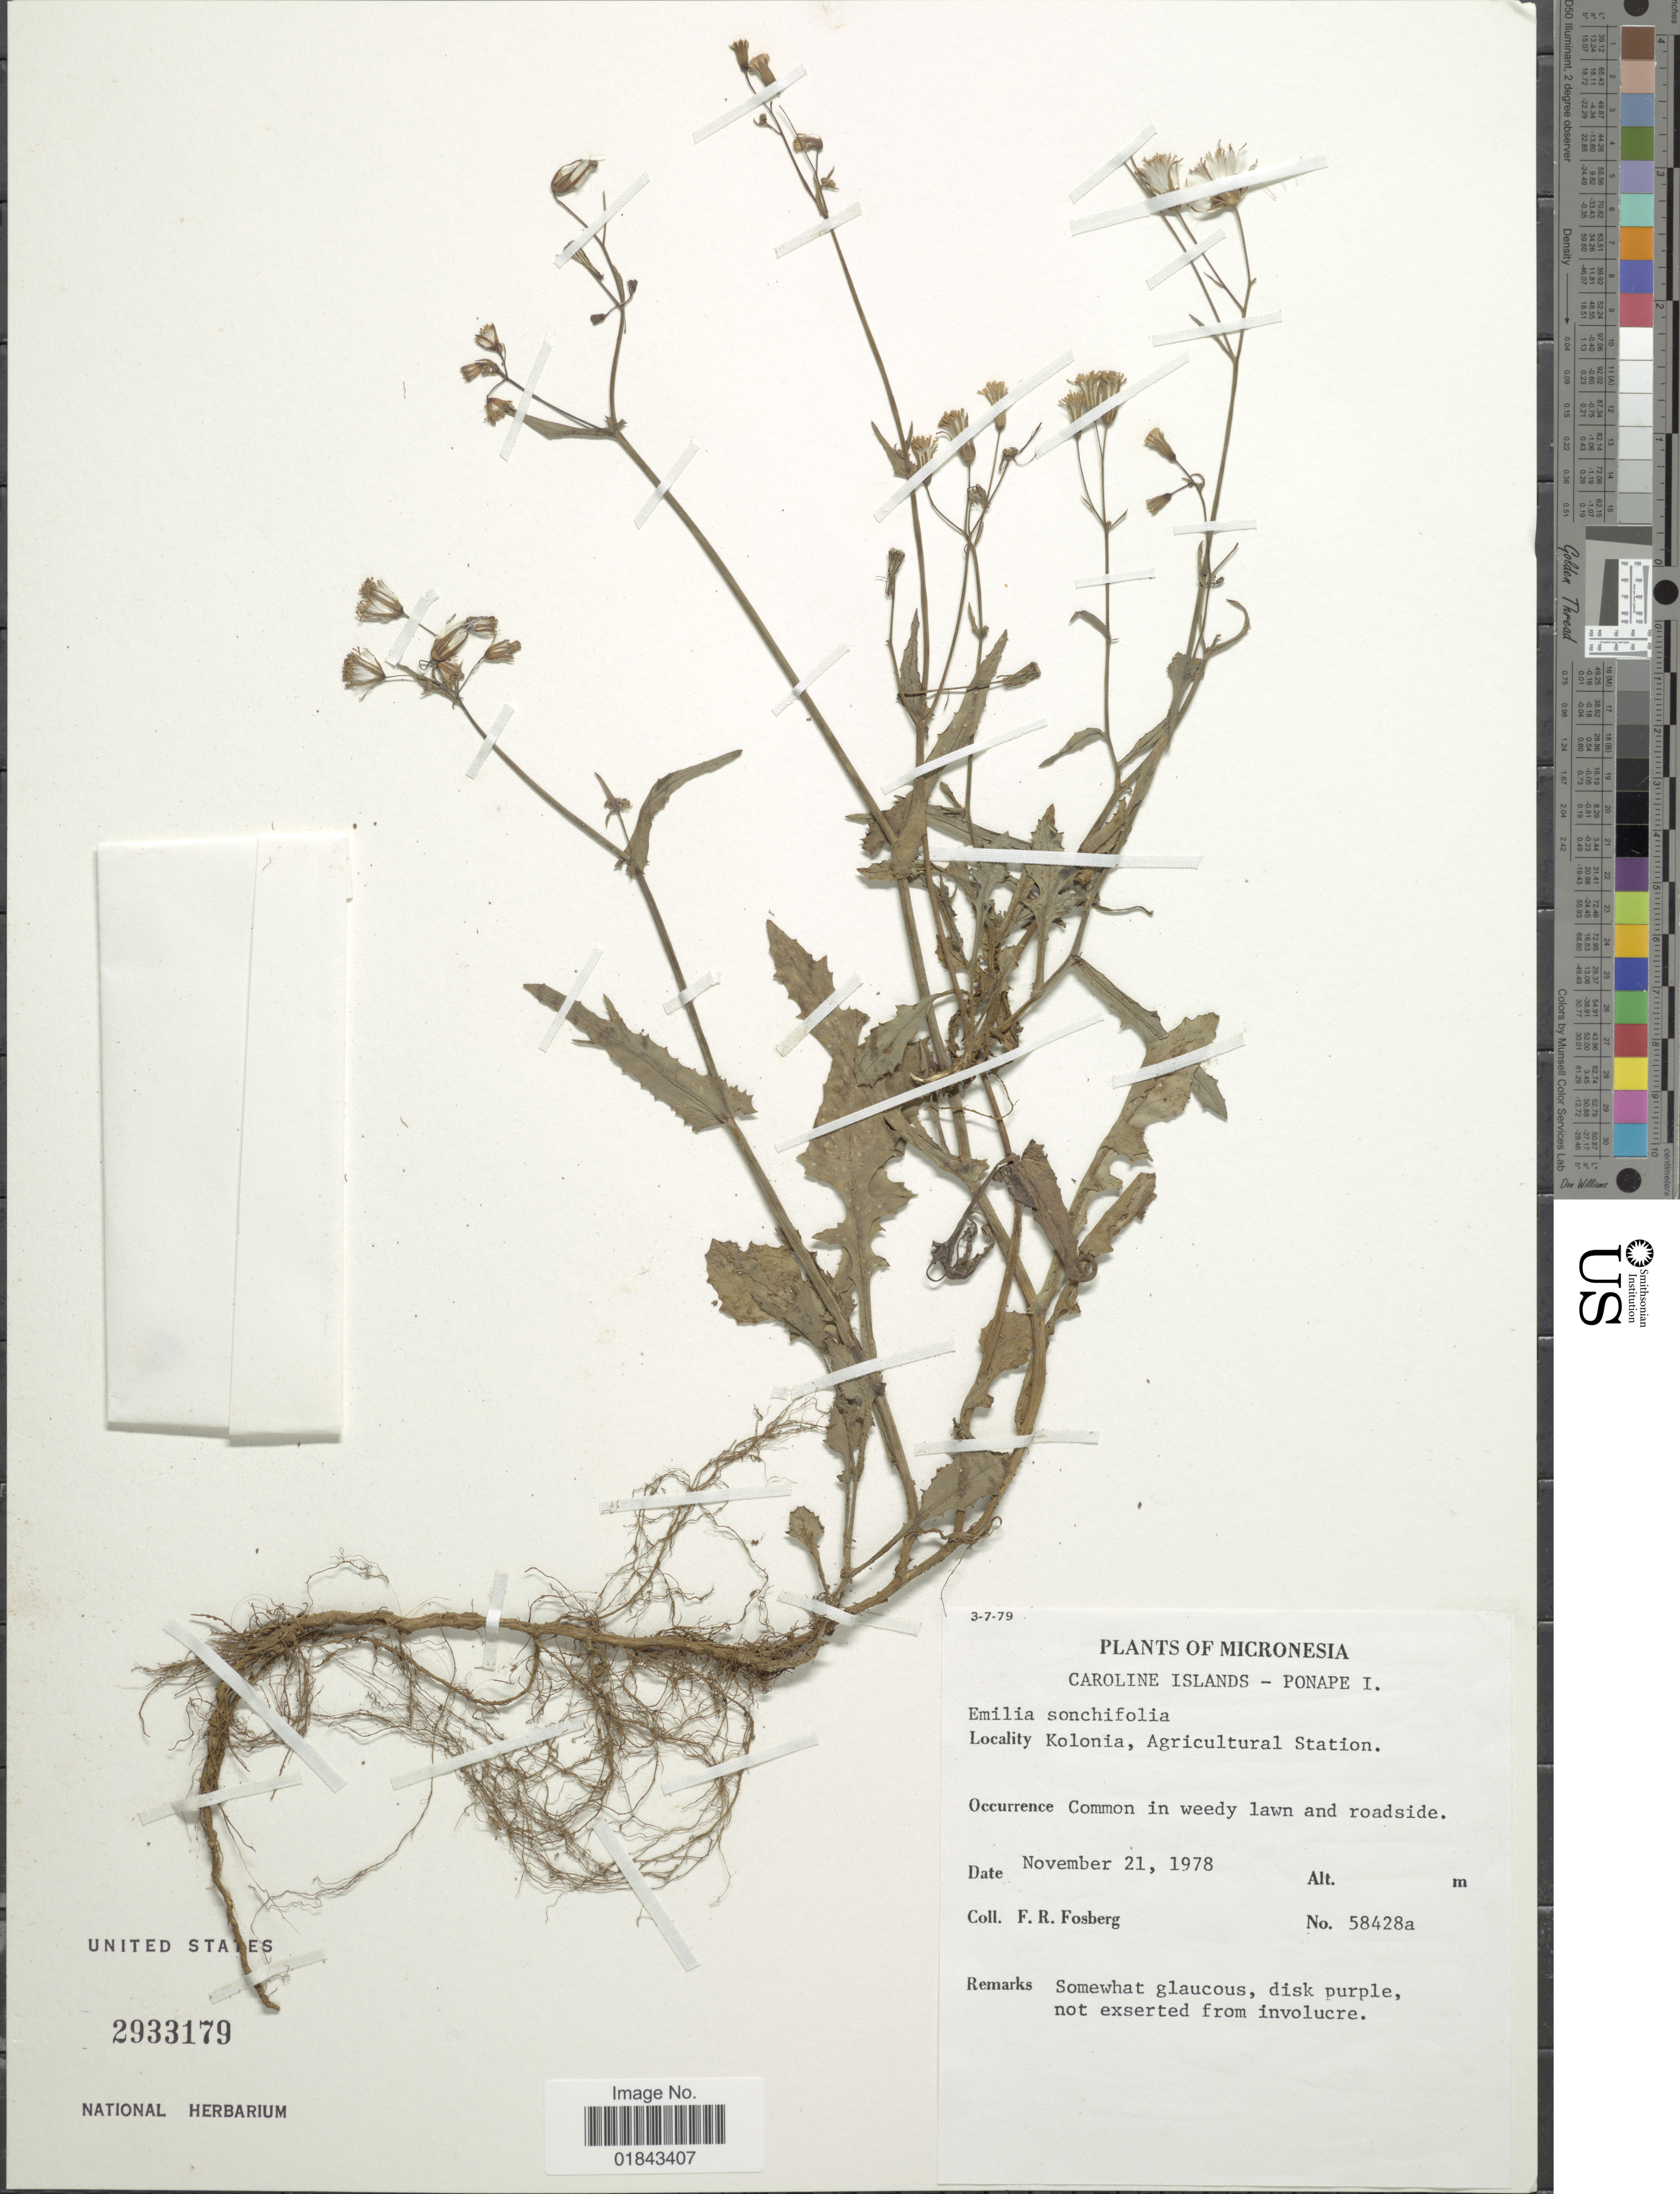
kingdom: Plantae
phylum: Tracheophyta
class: Magnoliopsida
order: Asterales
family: Asteraceae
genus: Emilia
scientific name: Emilia sonchifolia var. sonchifolia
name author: (L.) DC.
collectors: F. R. Fosberg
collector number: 58428a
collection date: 1978-11-21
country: Micronesia, Federated States of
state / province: Pohnpei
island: Pohnpei [Ponape]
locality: Caroline Islands-Ponape I., Kolonia, Agricultural Station.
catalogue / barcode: US 2933179